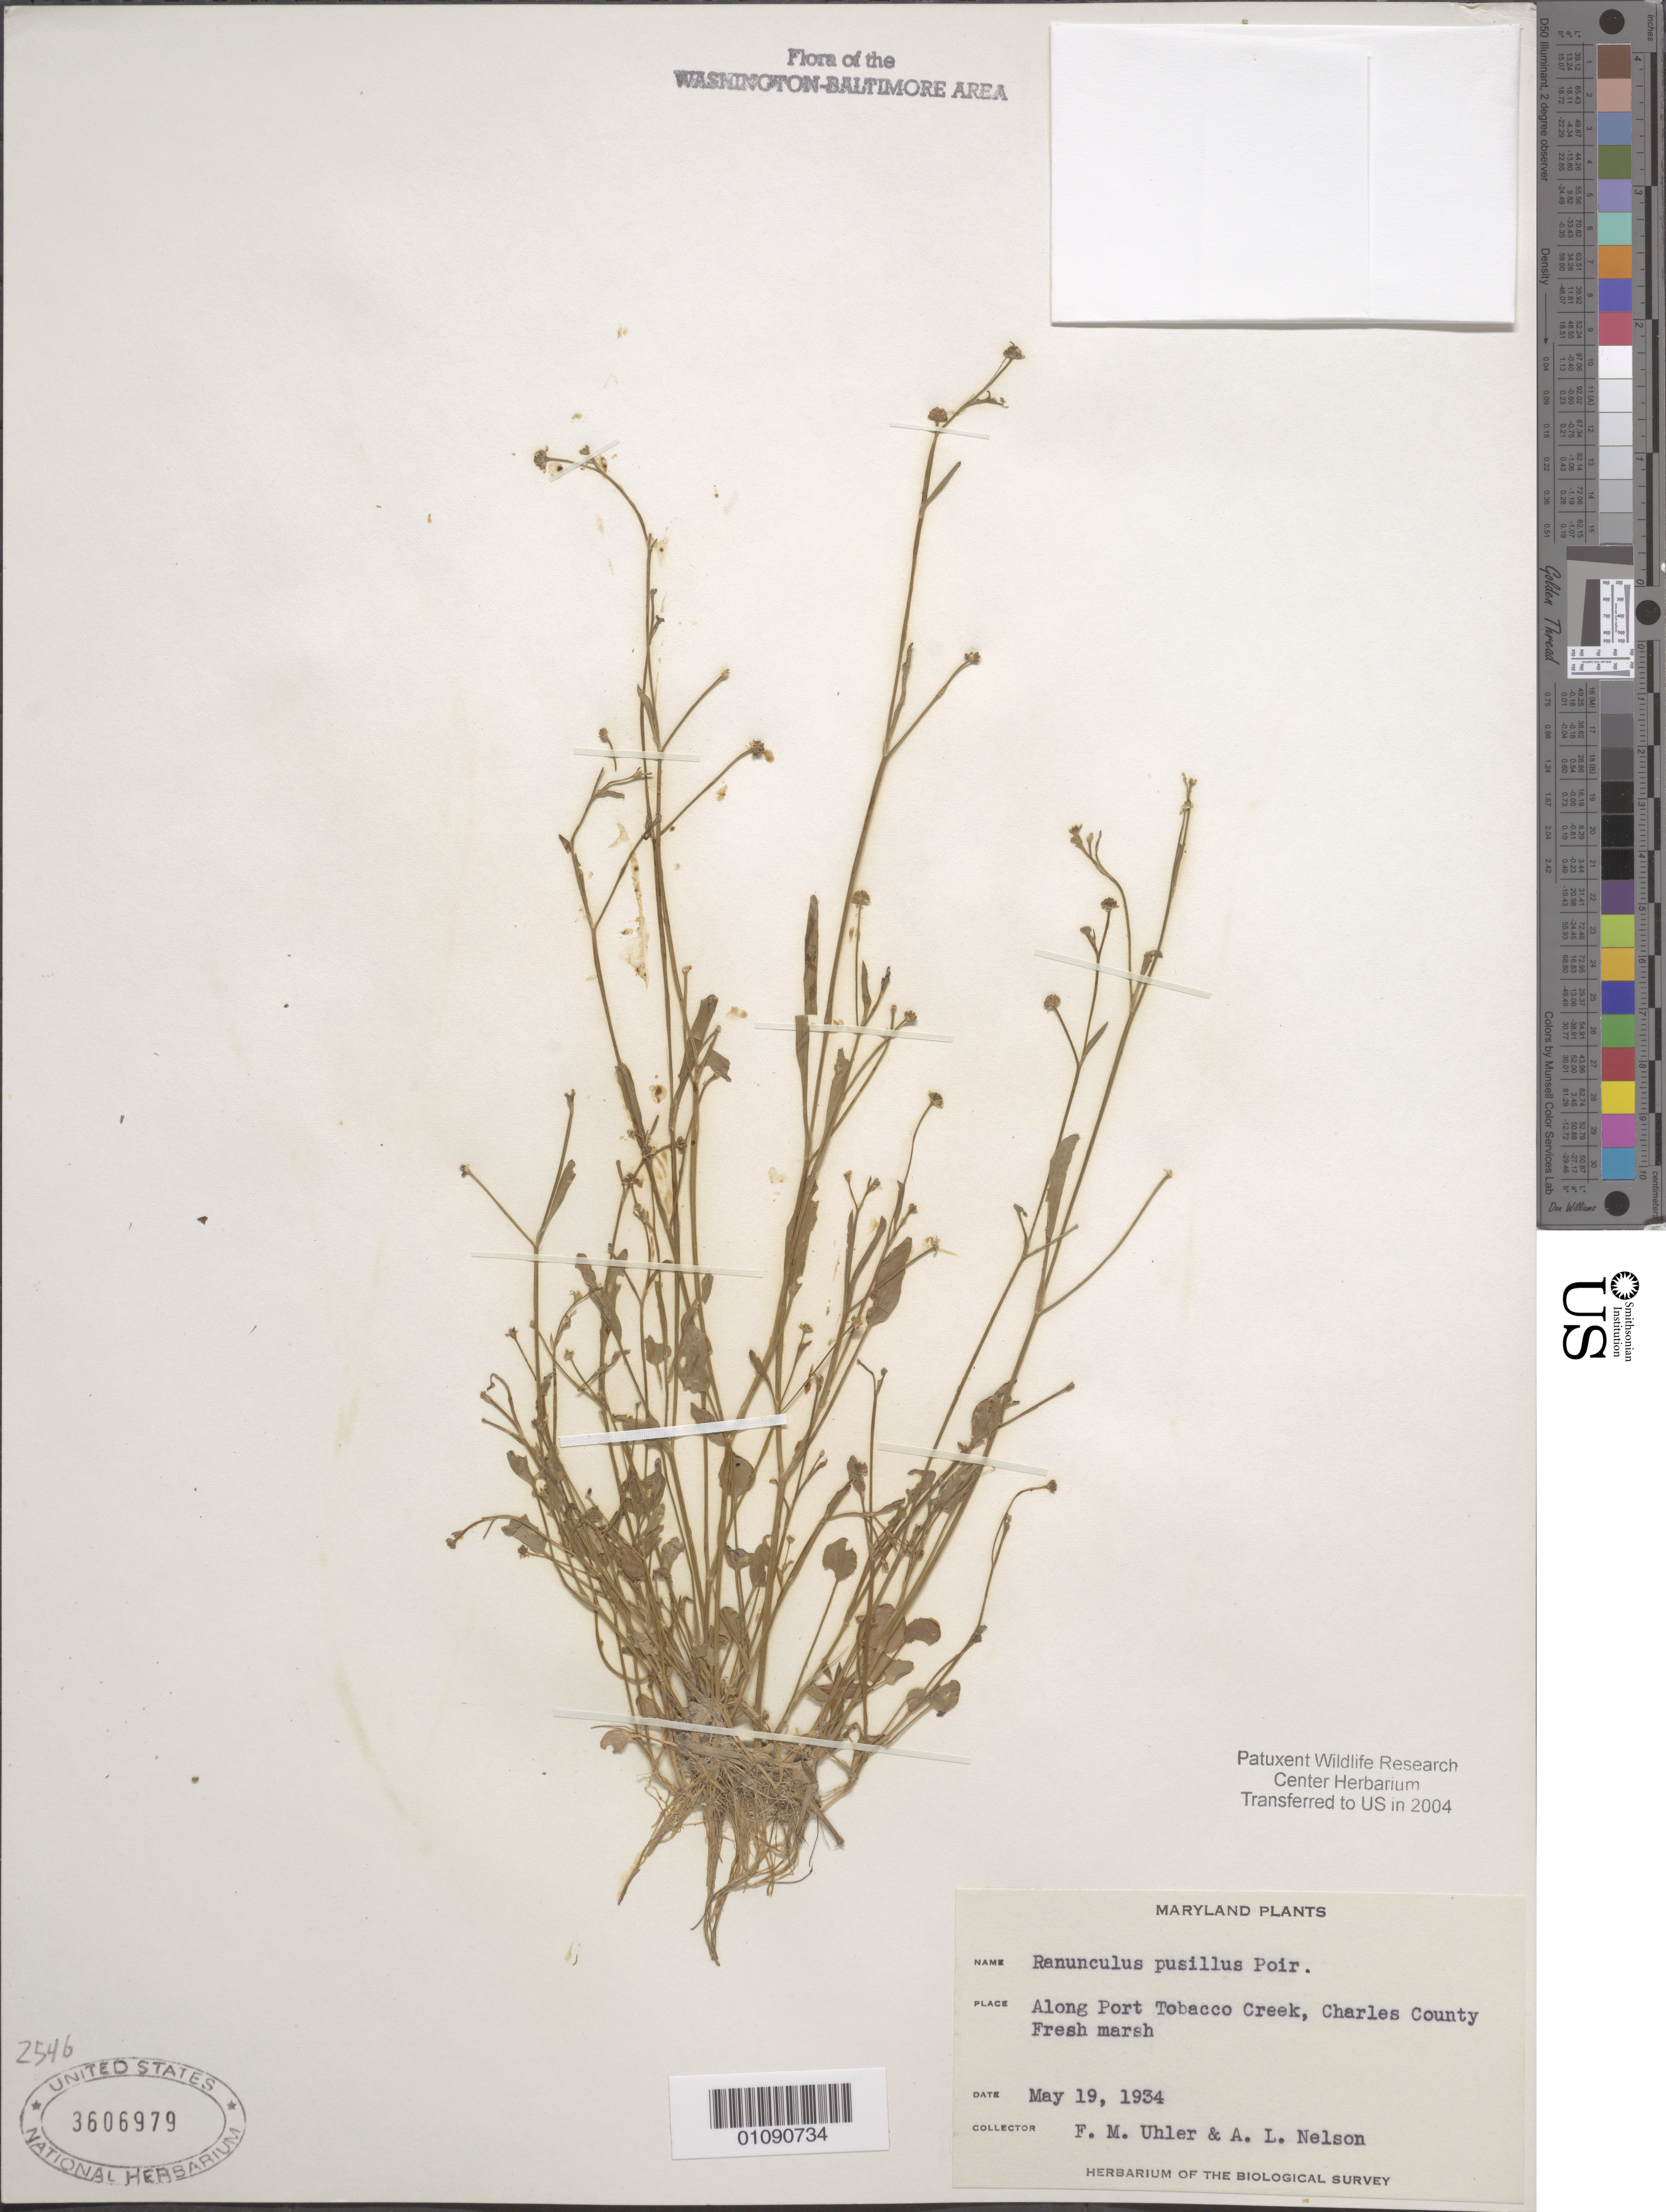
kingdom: Plantae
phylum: Tracheophyta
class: Magnoliopsida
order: Ranunculales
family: Ranunculaceae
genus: Ranunculus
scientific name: Ranunculus pusillus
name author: Poir.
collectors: F. M. Uhler & A. L. Nelson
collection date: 1934-05-19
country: United States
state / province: Maryland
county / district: Charles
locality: Port Tobacco Creek.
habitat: Fresh marsh.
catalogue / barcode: US 3606979